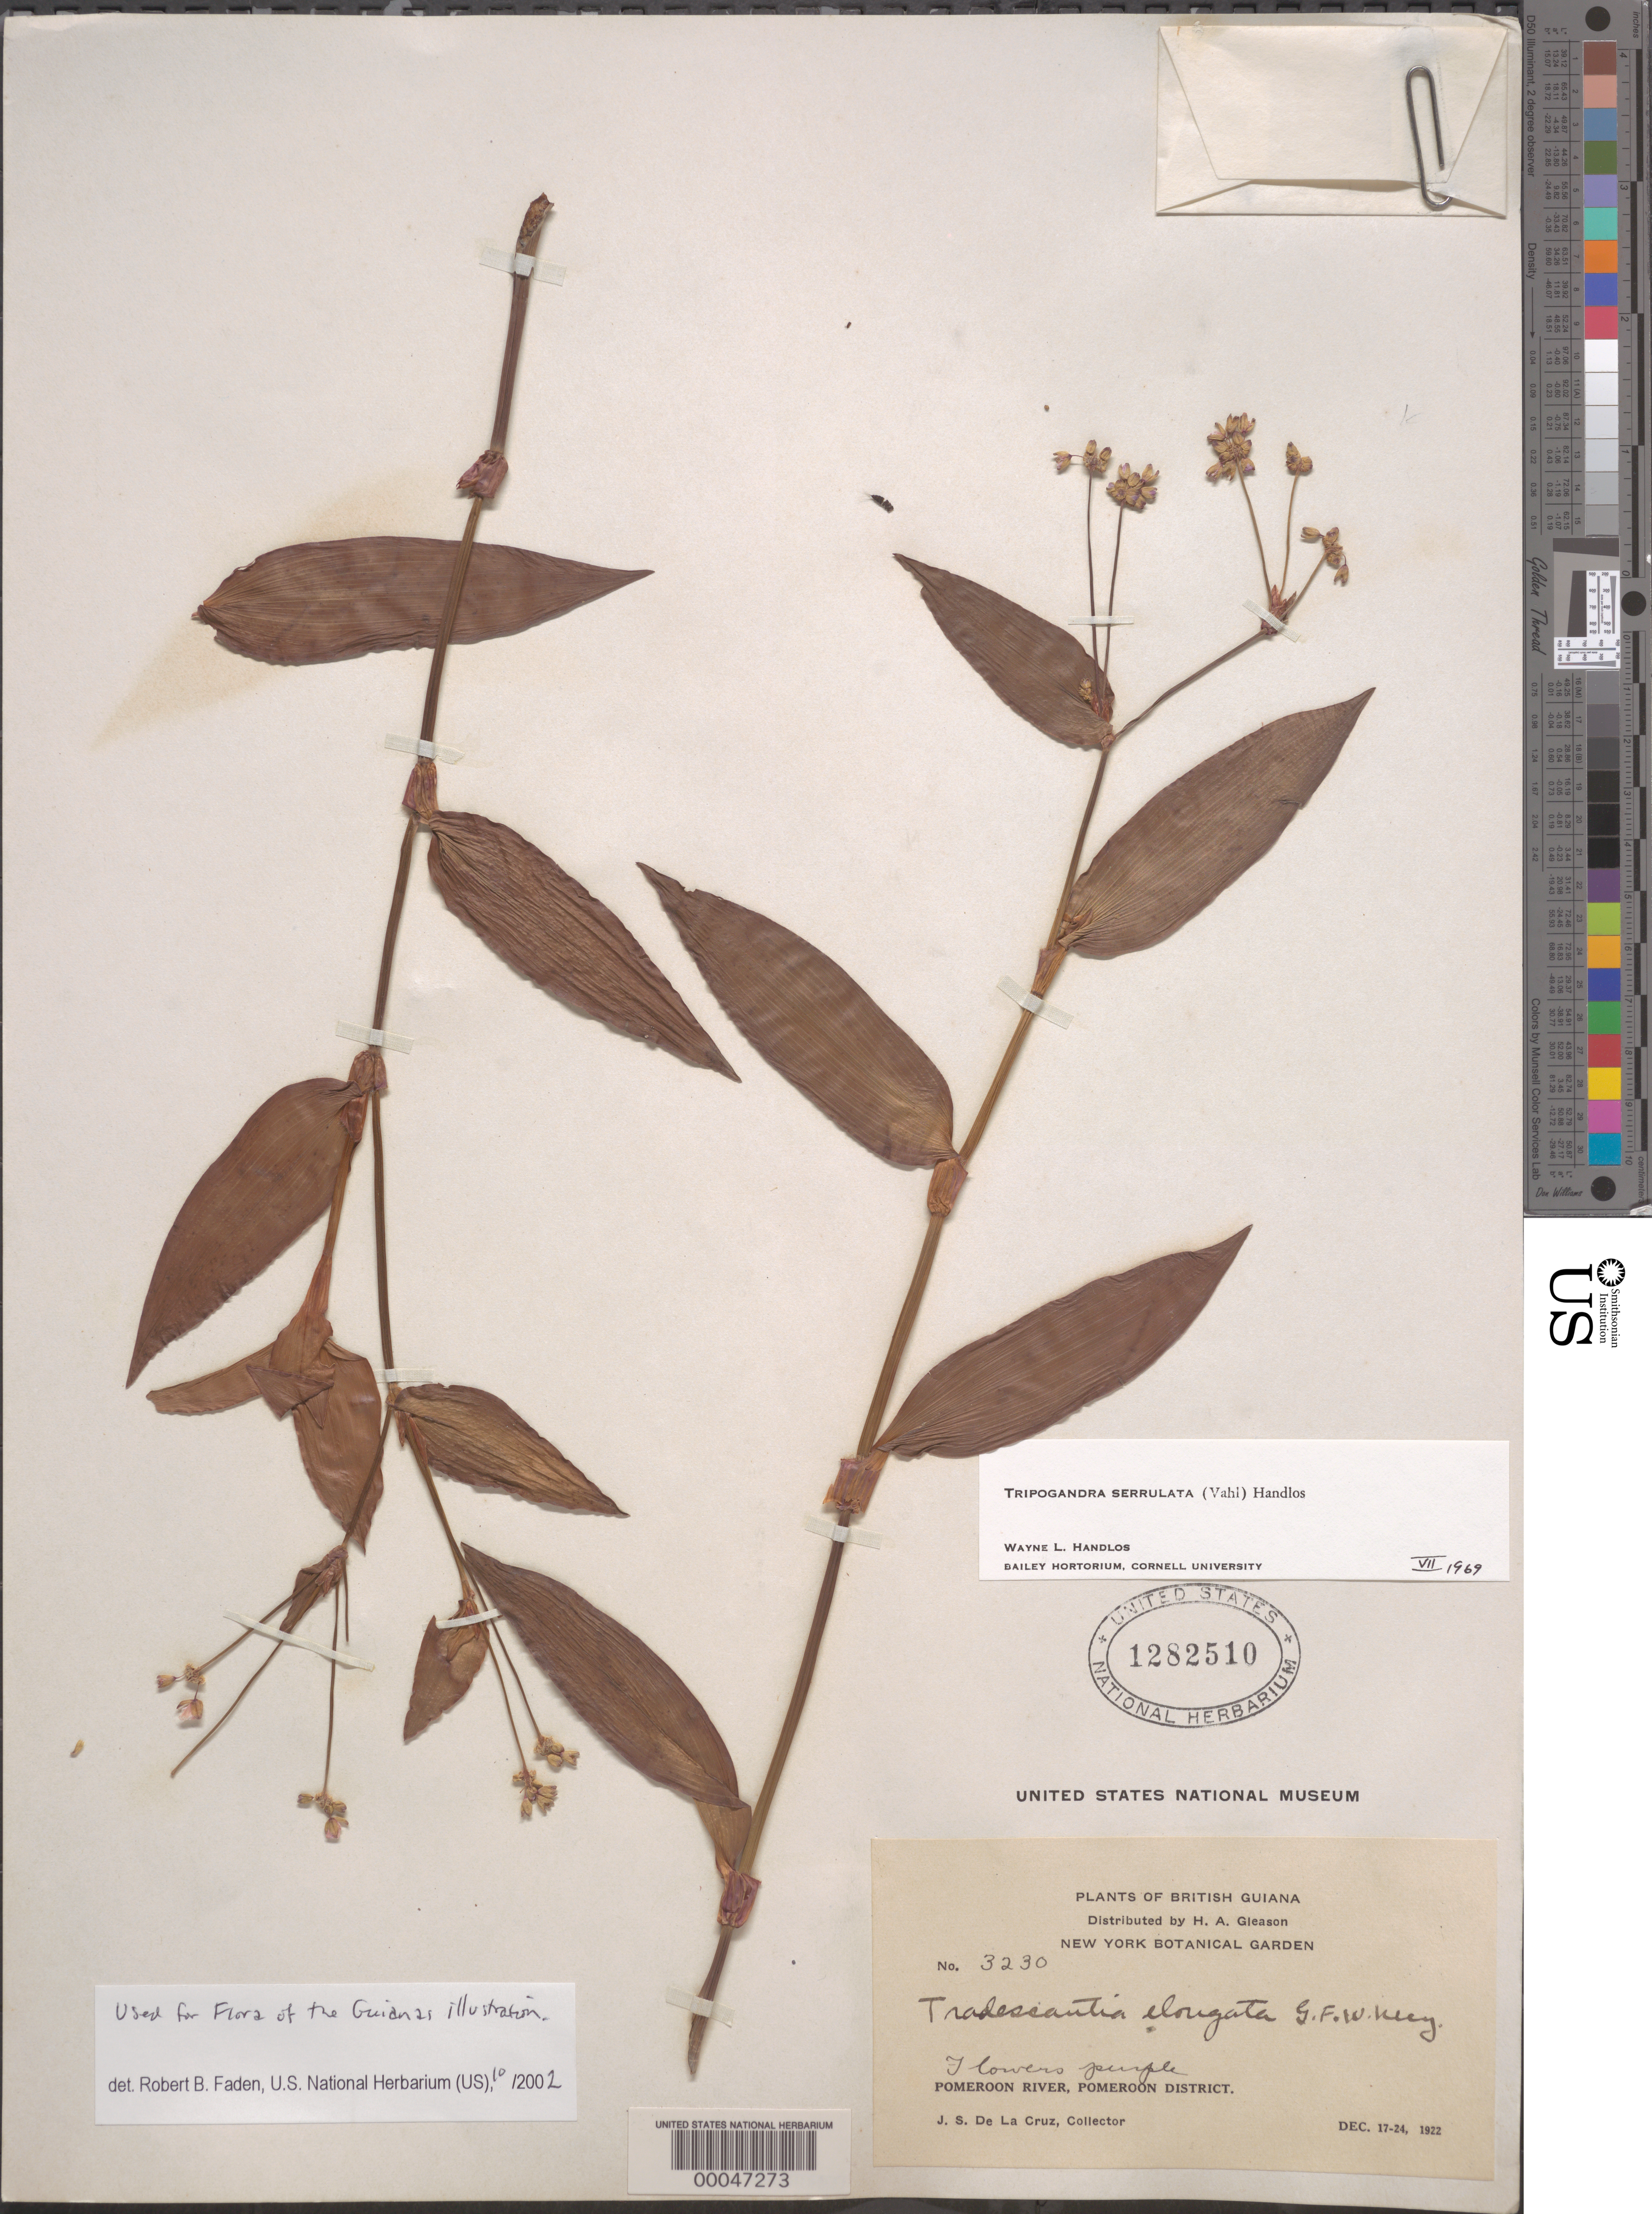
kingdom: Plantae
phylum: Tracheophyta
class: Liliopsida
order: Commelinales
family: Commelinaceae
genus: Tripogandra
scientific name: Tripogandra serrulata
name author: (Vahl) Handlos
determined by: Handlos, W. L.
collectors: J. S. de la Cruz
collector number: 3230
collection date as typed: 17 Dec 1922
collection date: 1922-12-17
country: Guyana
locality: Pomeroon district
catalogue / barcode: US 1282510